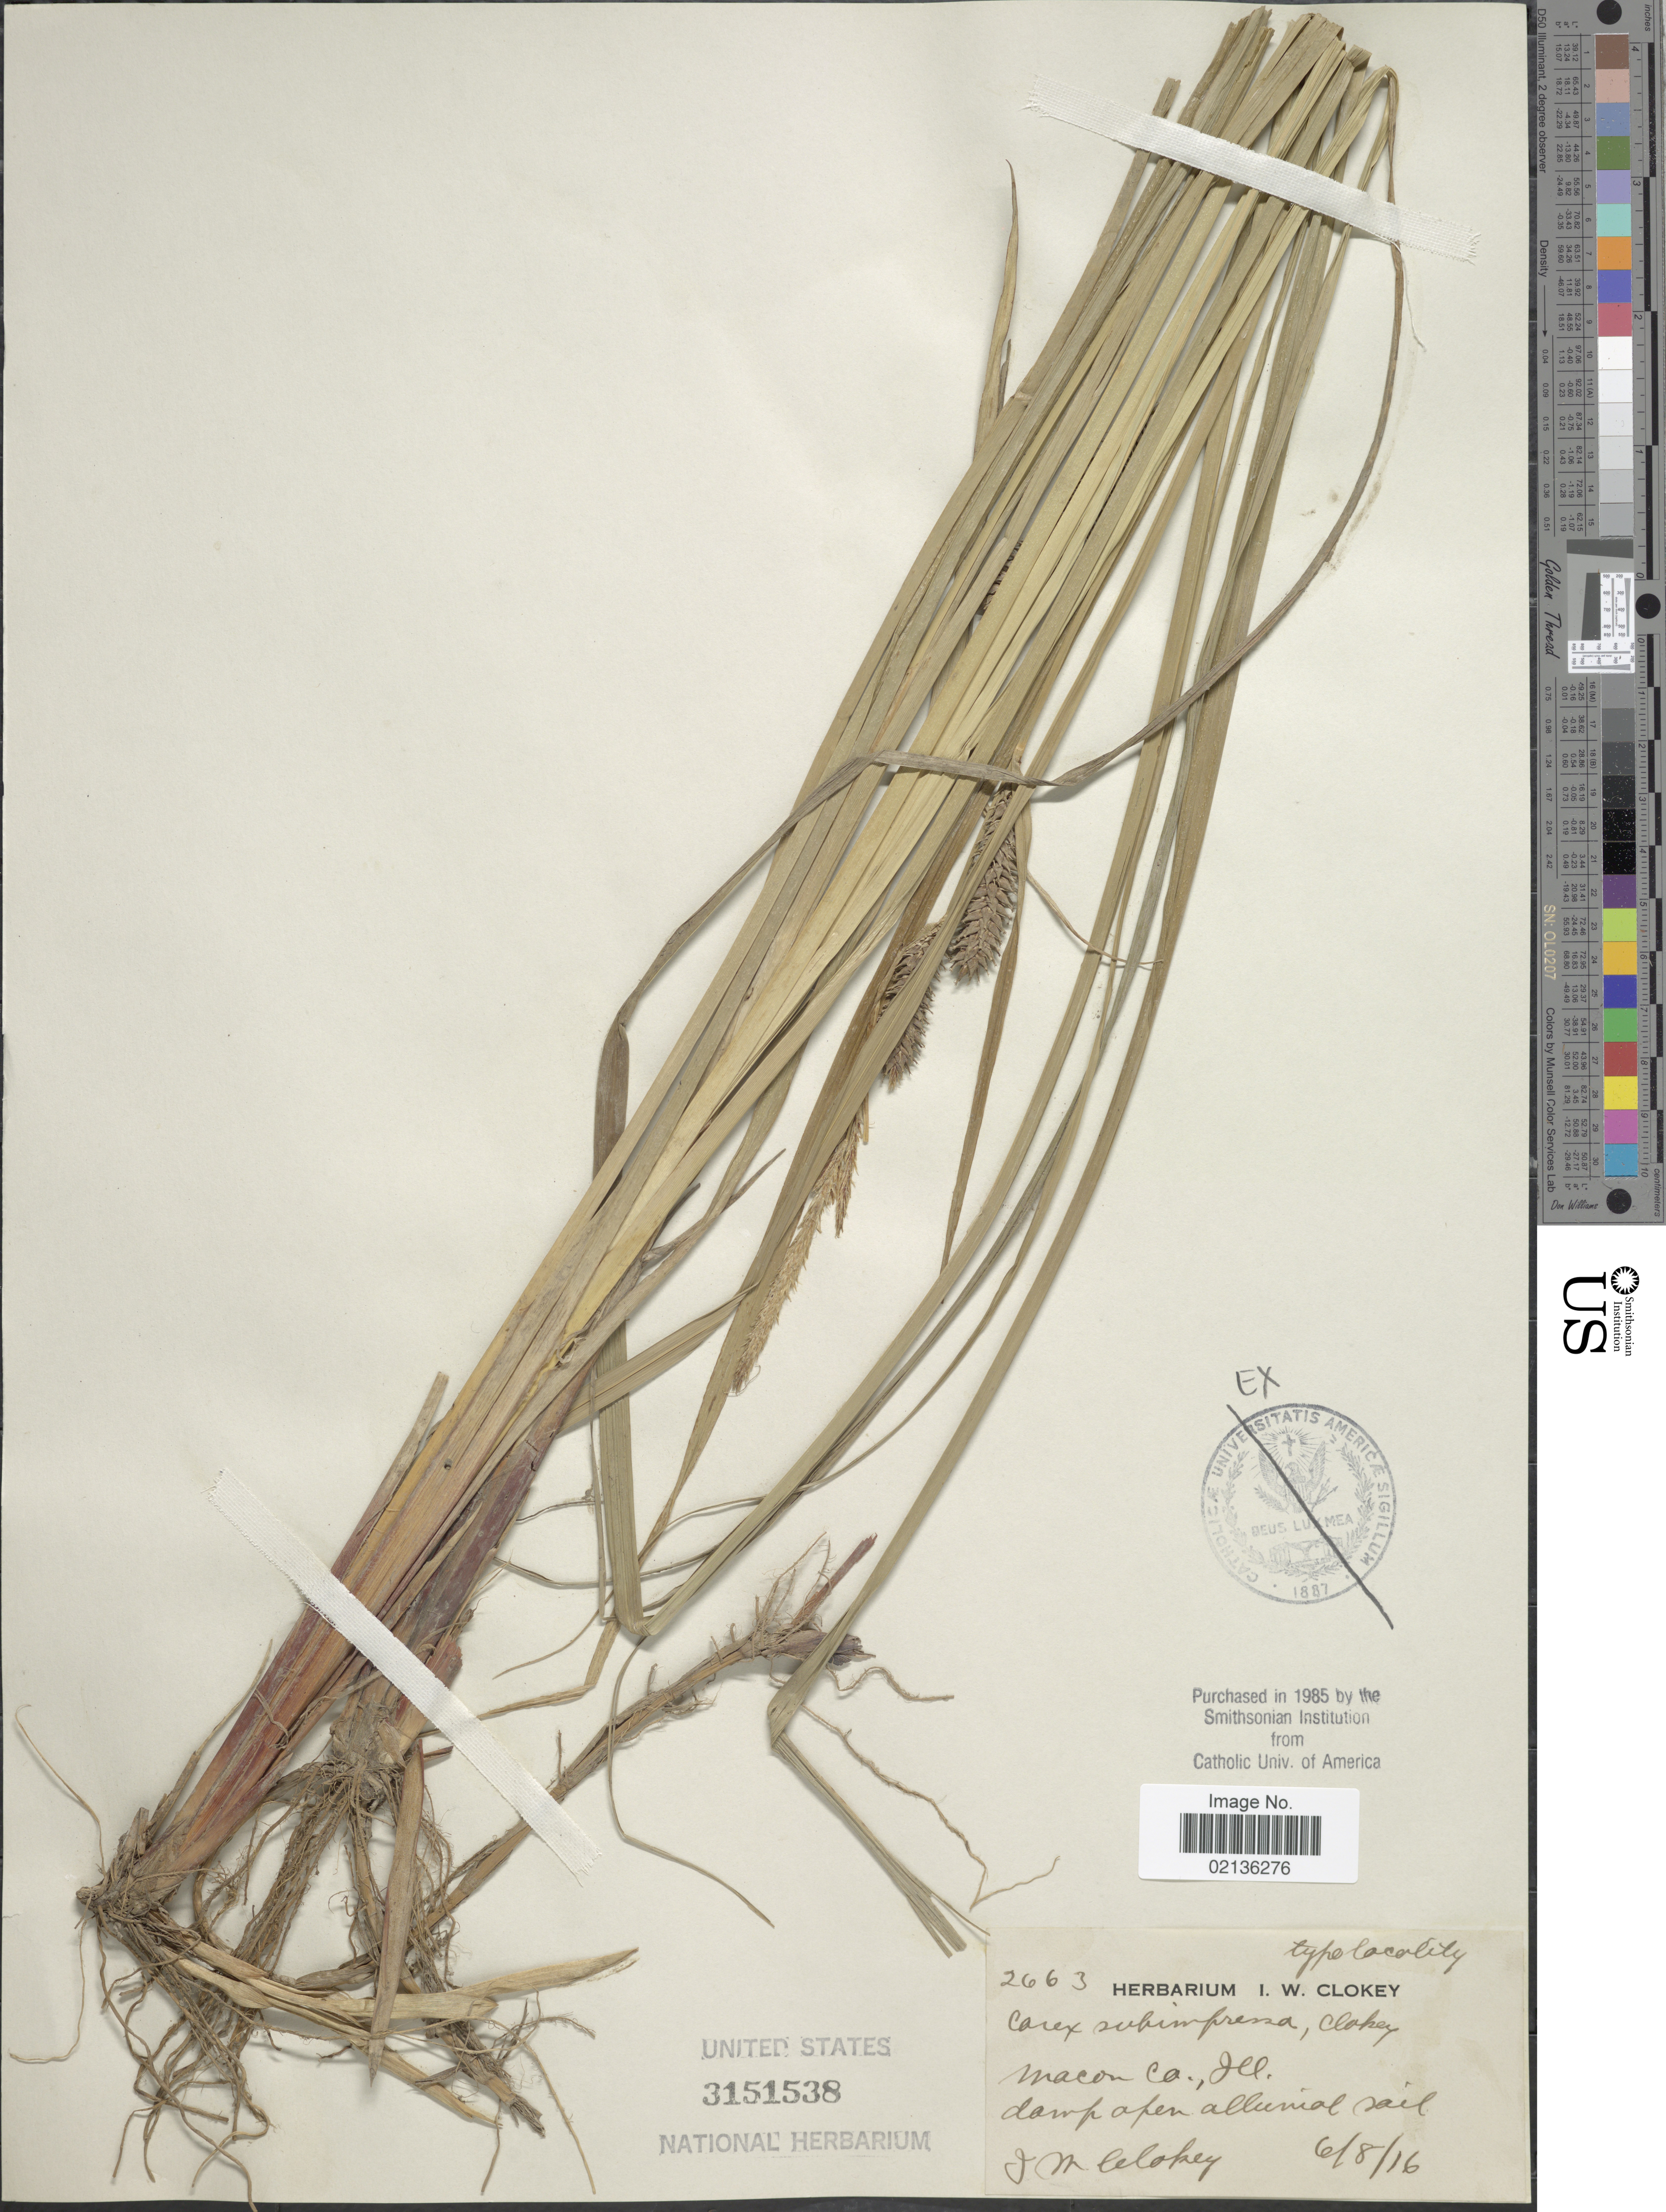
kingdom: Plantae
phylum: Tracheophyta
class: Liliopsida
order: Poales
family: Cyperaceae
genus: Carex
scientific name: Carex x subimpressa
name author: Clokey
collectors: I. W. Clokey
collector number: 2663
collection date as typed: Transcribed d/m/y: 8/6/16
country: United States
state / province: Illinois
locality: Macon Co., Ill.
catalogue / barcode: US 3151538